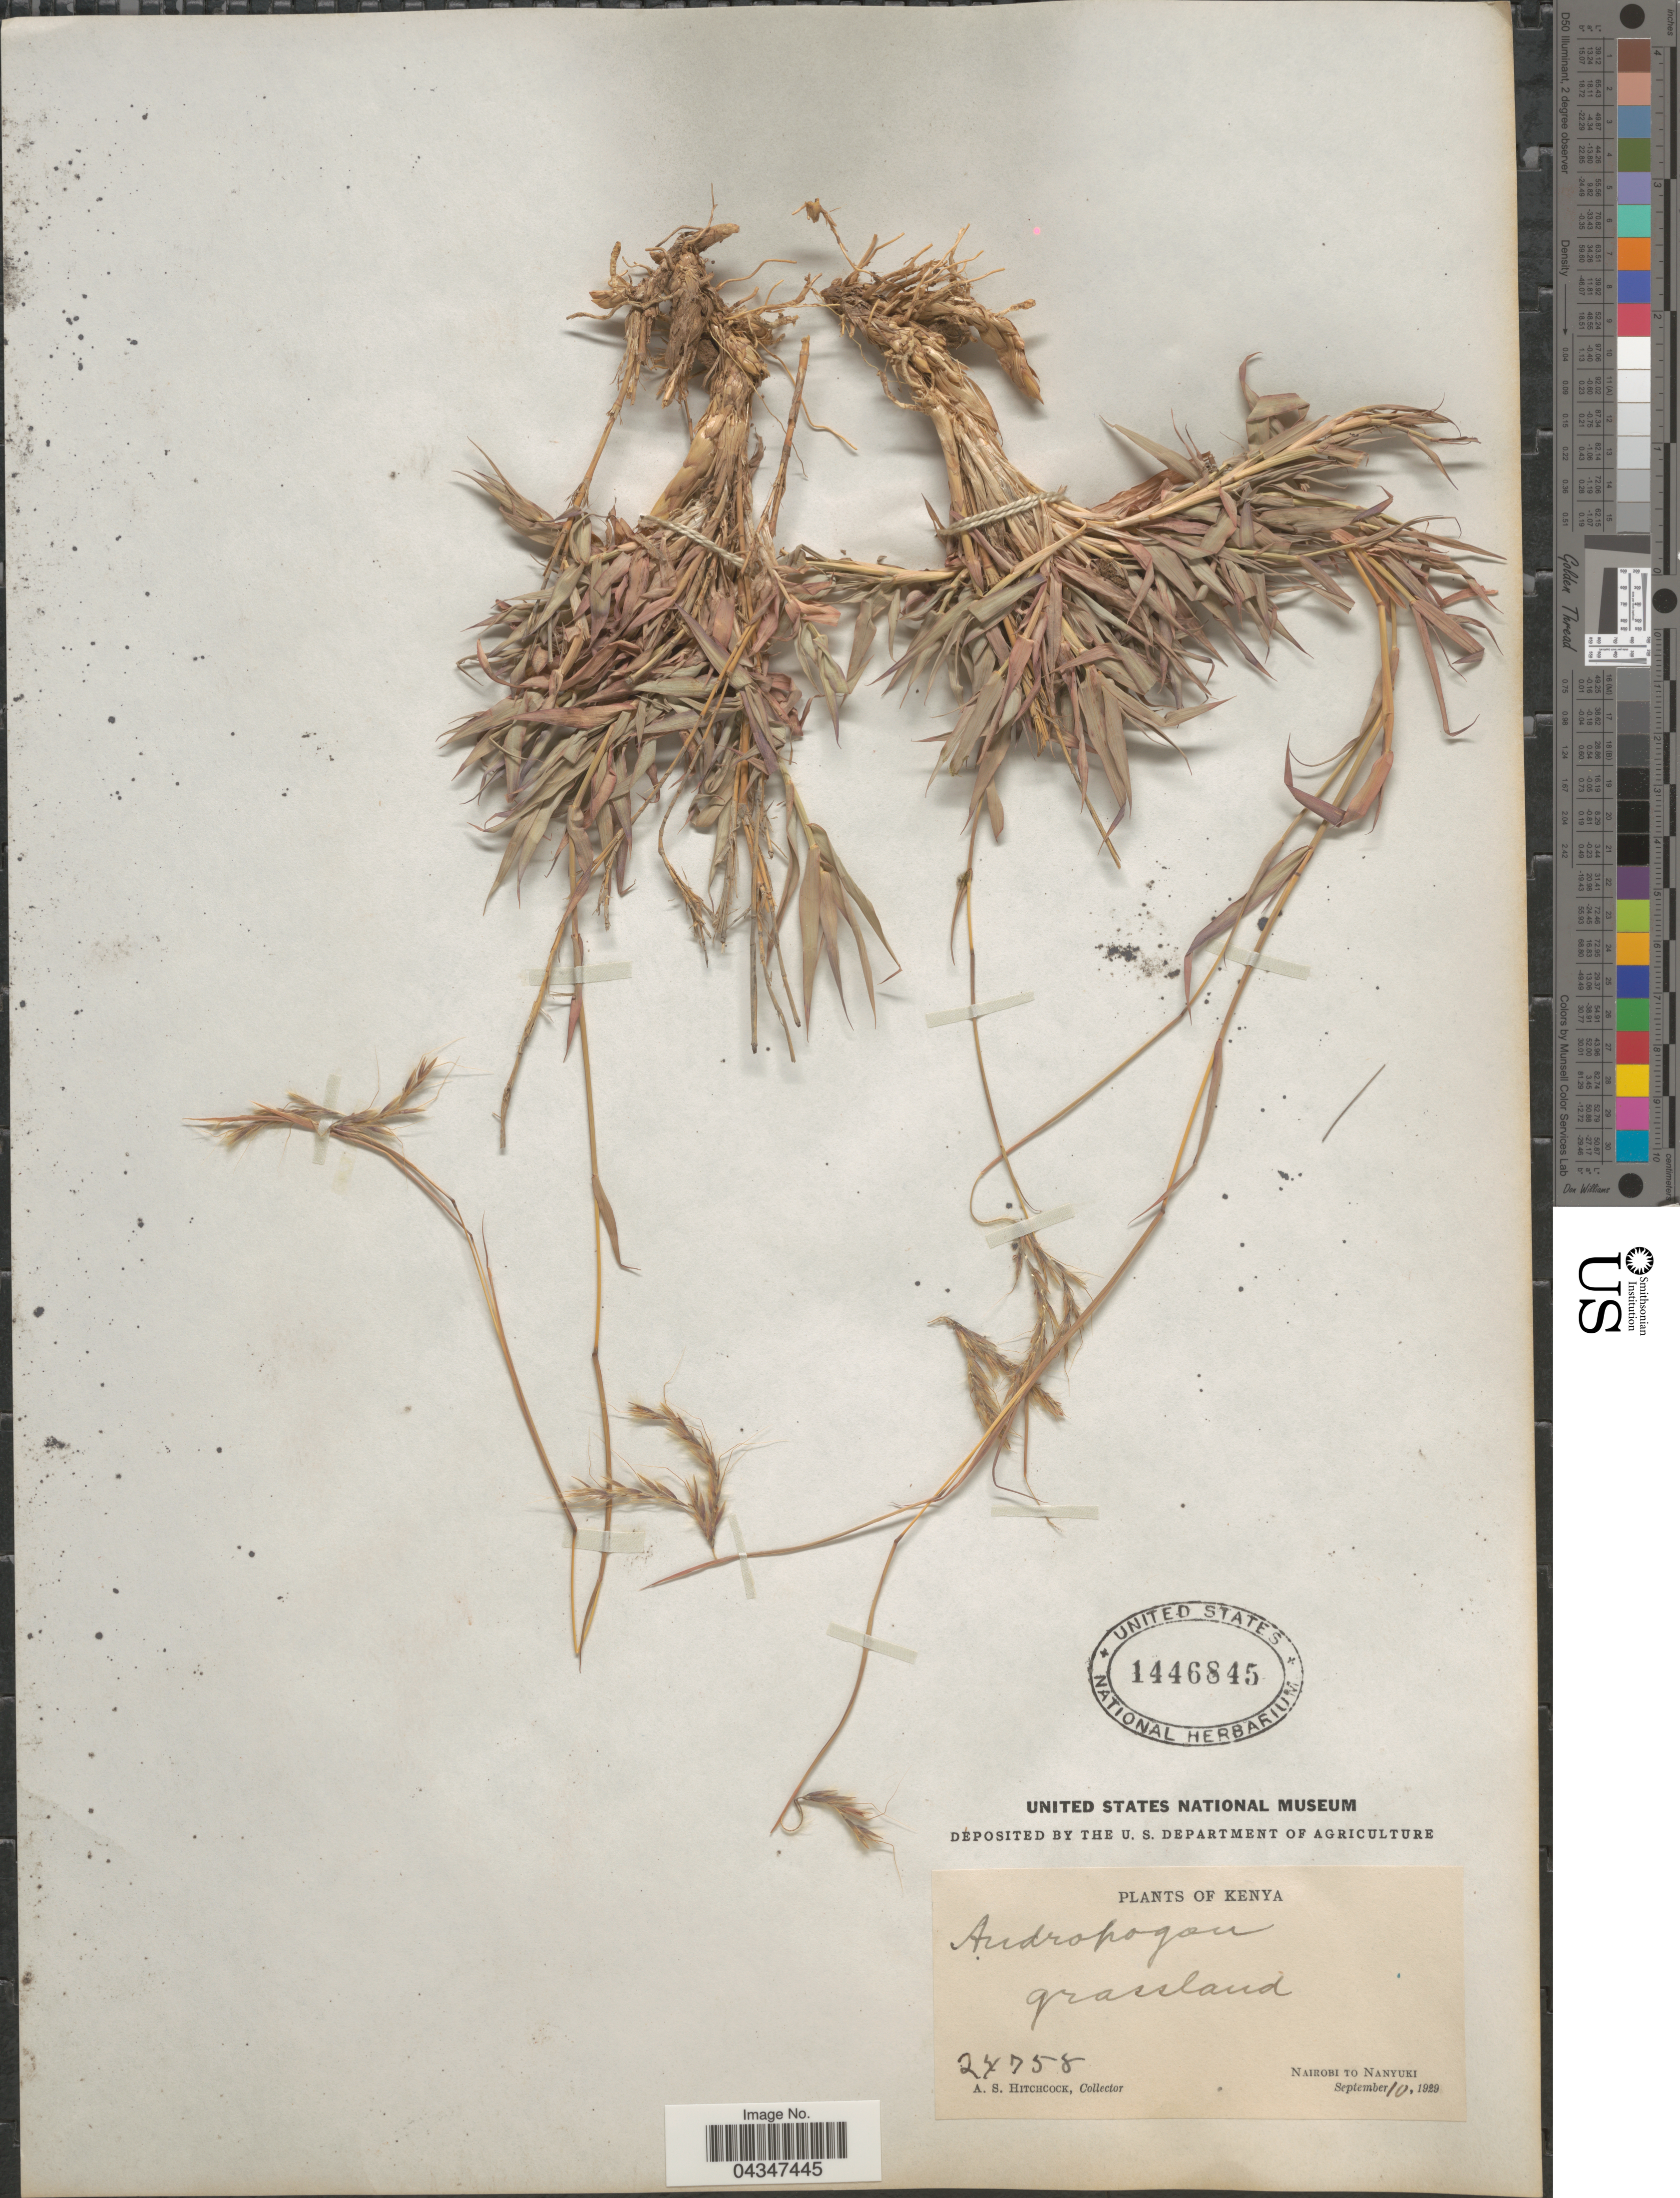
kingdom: Plantae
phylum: Tracheophyta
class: Liliopsida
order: Poales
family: Poaceae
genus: Andropogon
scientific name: Andropogon sp.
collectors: A. S. Hitchcock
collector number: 24758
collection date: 1929-09-10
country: Kenya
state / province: Nairobi Area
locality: Nairobi to Nanyuki.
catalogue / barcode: US 1446845